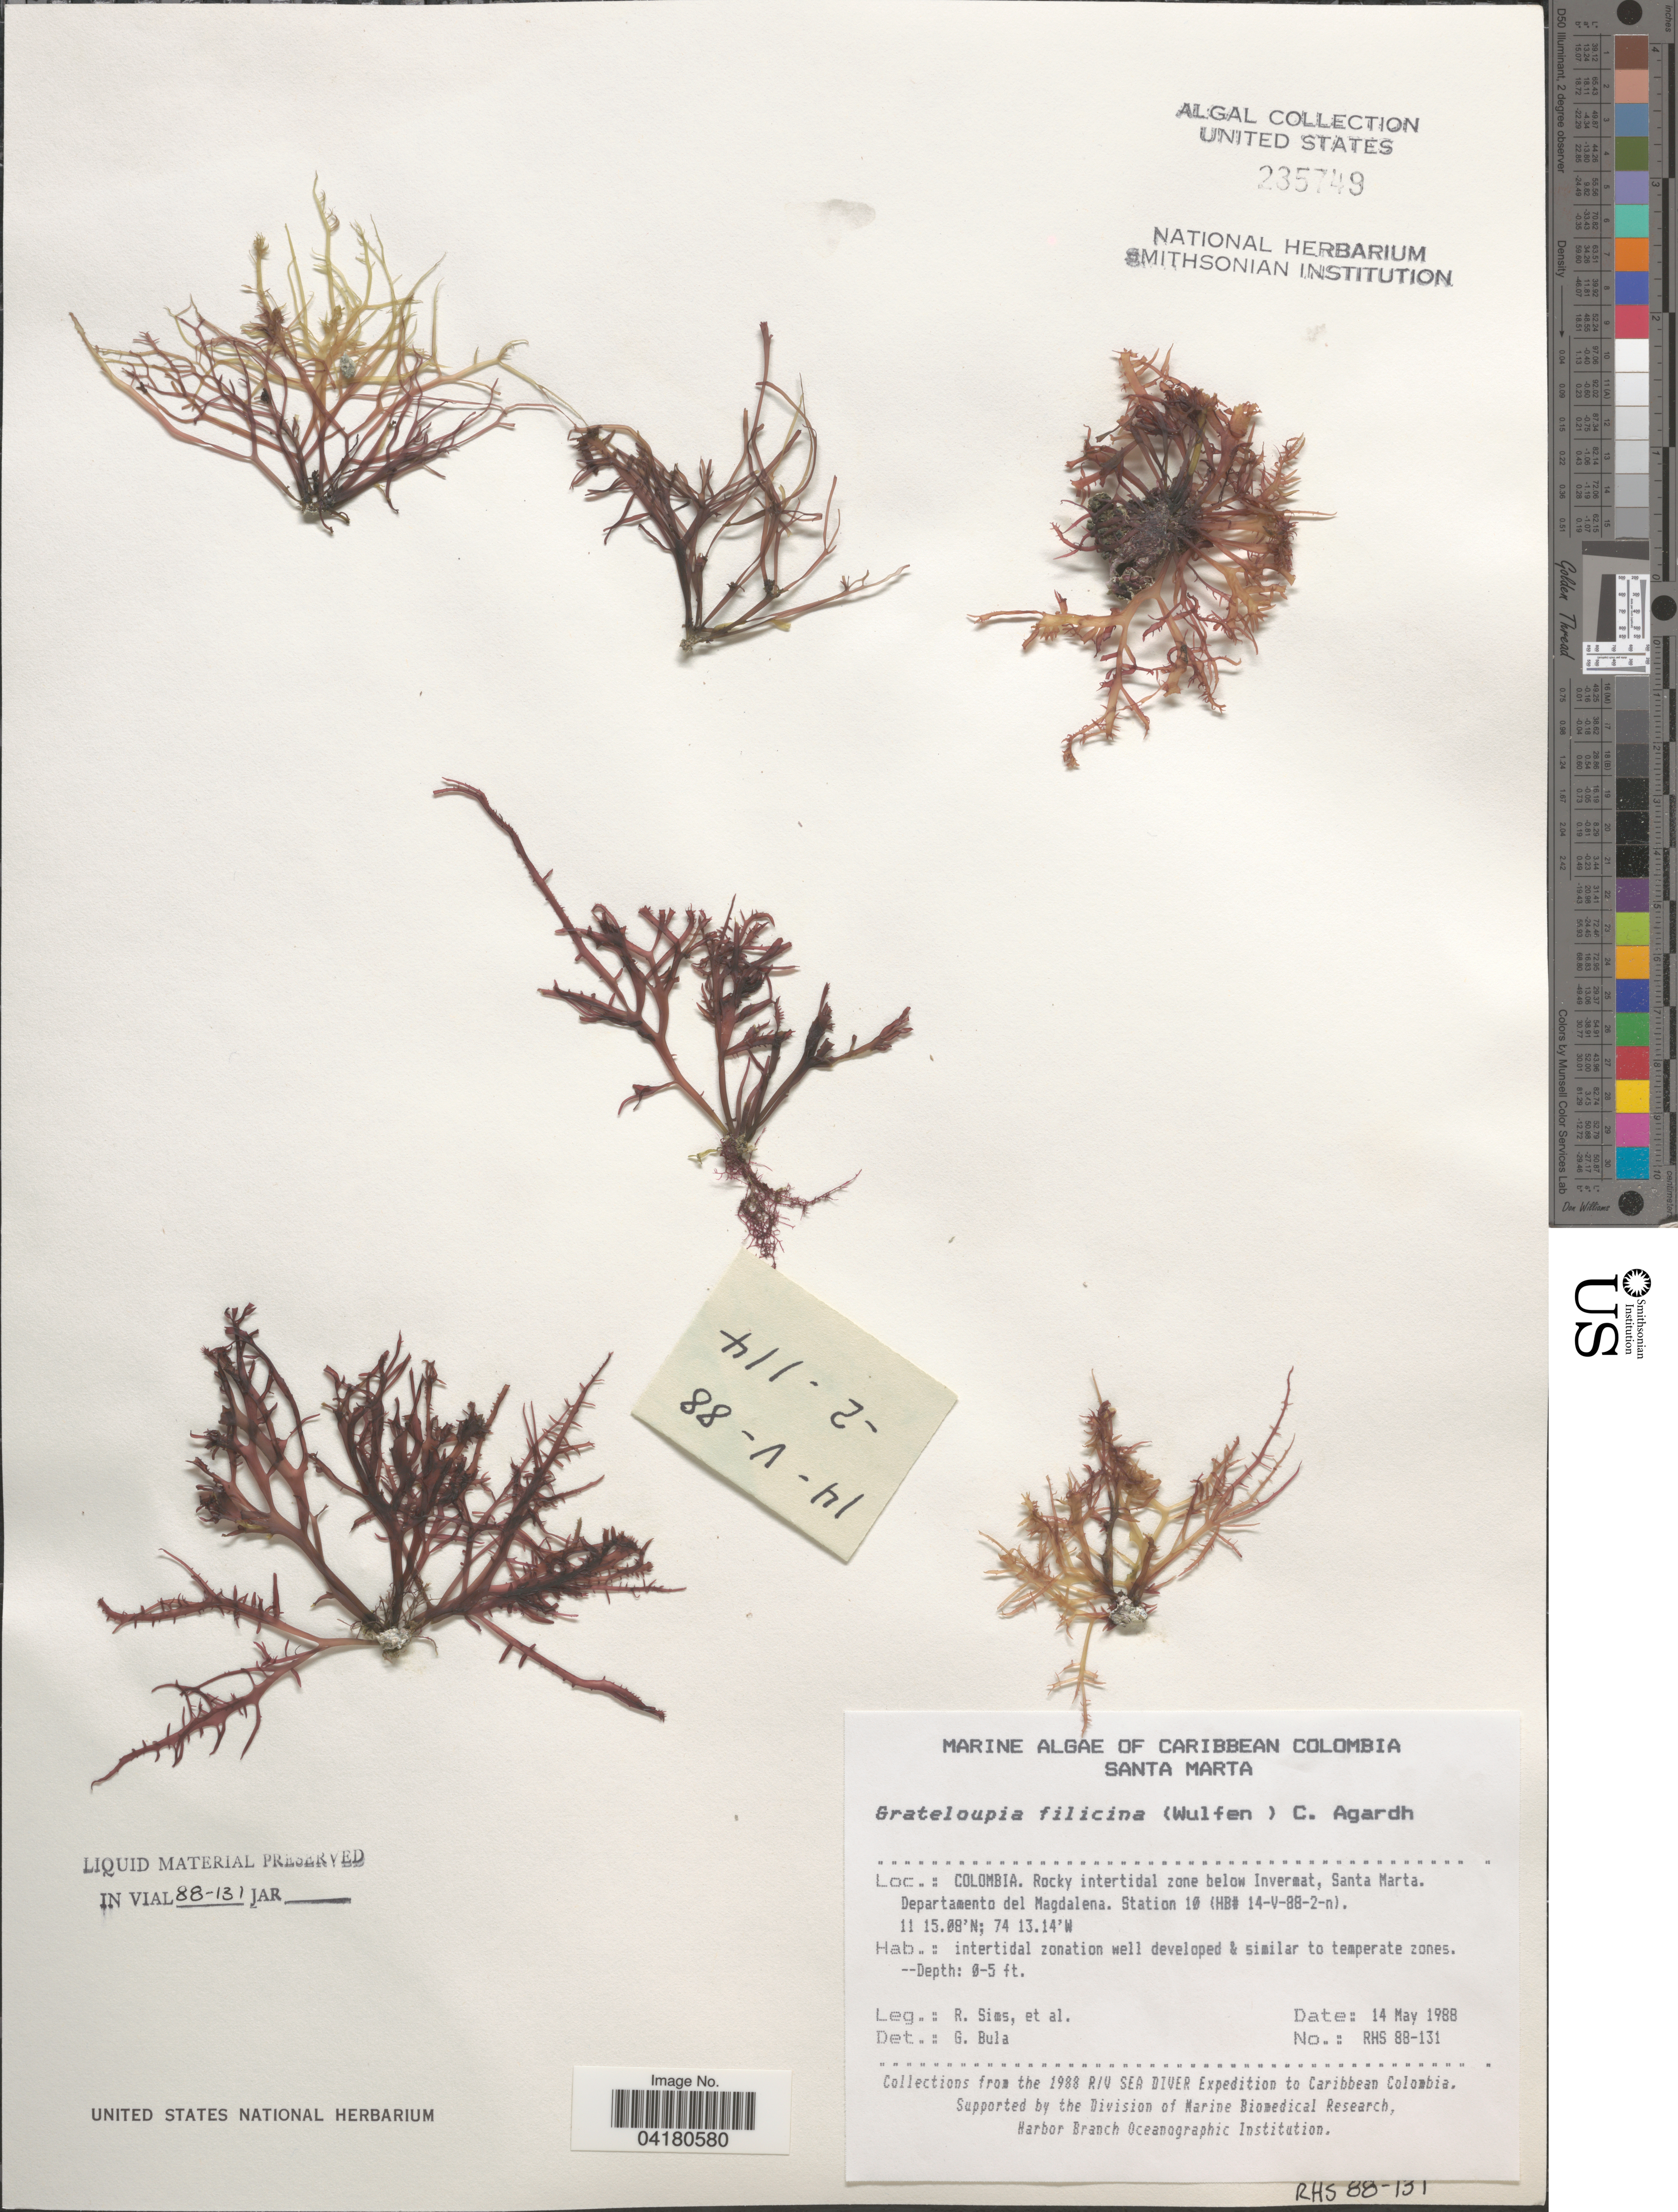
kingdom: Plantae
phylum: Rhodophyta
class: Florideophyceae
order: Halymeniales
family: Halymeniaceae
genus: Grateloupia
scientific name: Grateloupia filicina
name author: (J.V.Lamouroux) C. Agardh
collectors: R. Sims & et al.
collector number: RHS 88-131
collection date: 1988-05-14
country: Colombia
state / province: Magdalena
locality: Caribbean Colombia. Santa Marta. Rocky intertidal zone below Invermat, Santa Marta. Departamento del Magdalena. Station 10 (HB# 14-V-88-2-n). The 1988 R/V Sea Diver Expedition to Caribbean Colombia.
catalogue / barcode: US 235749